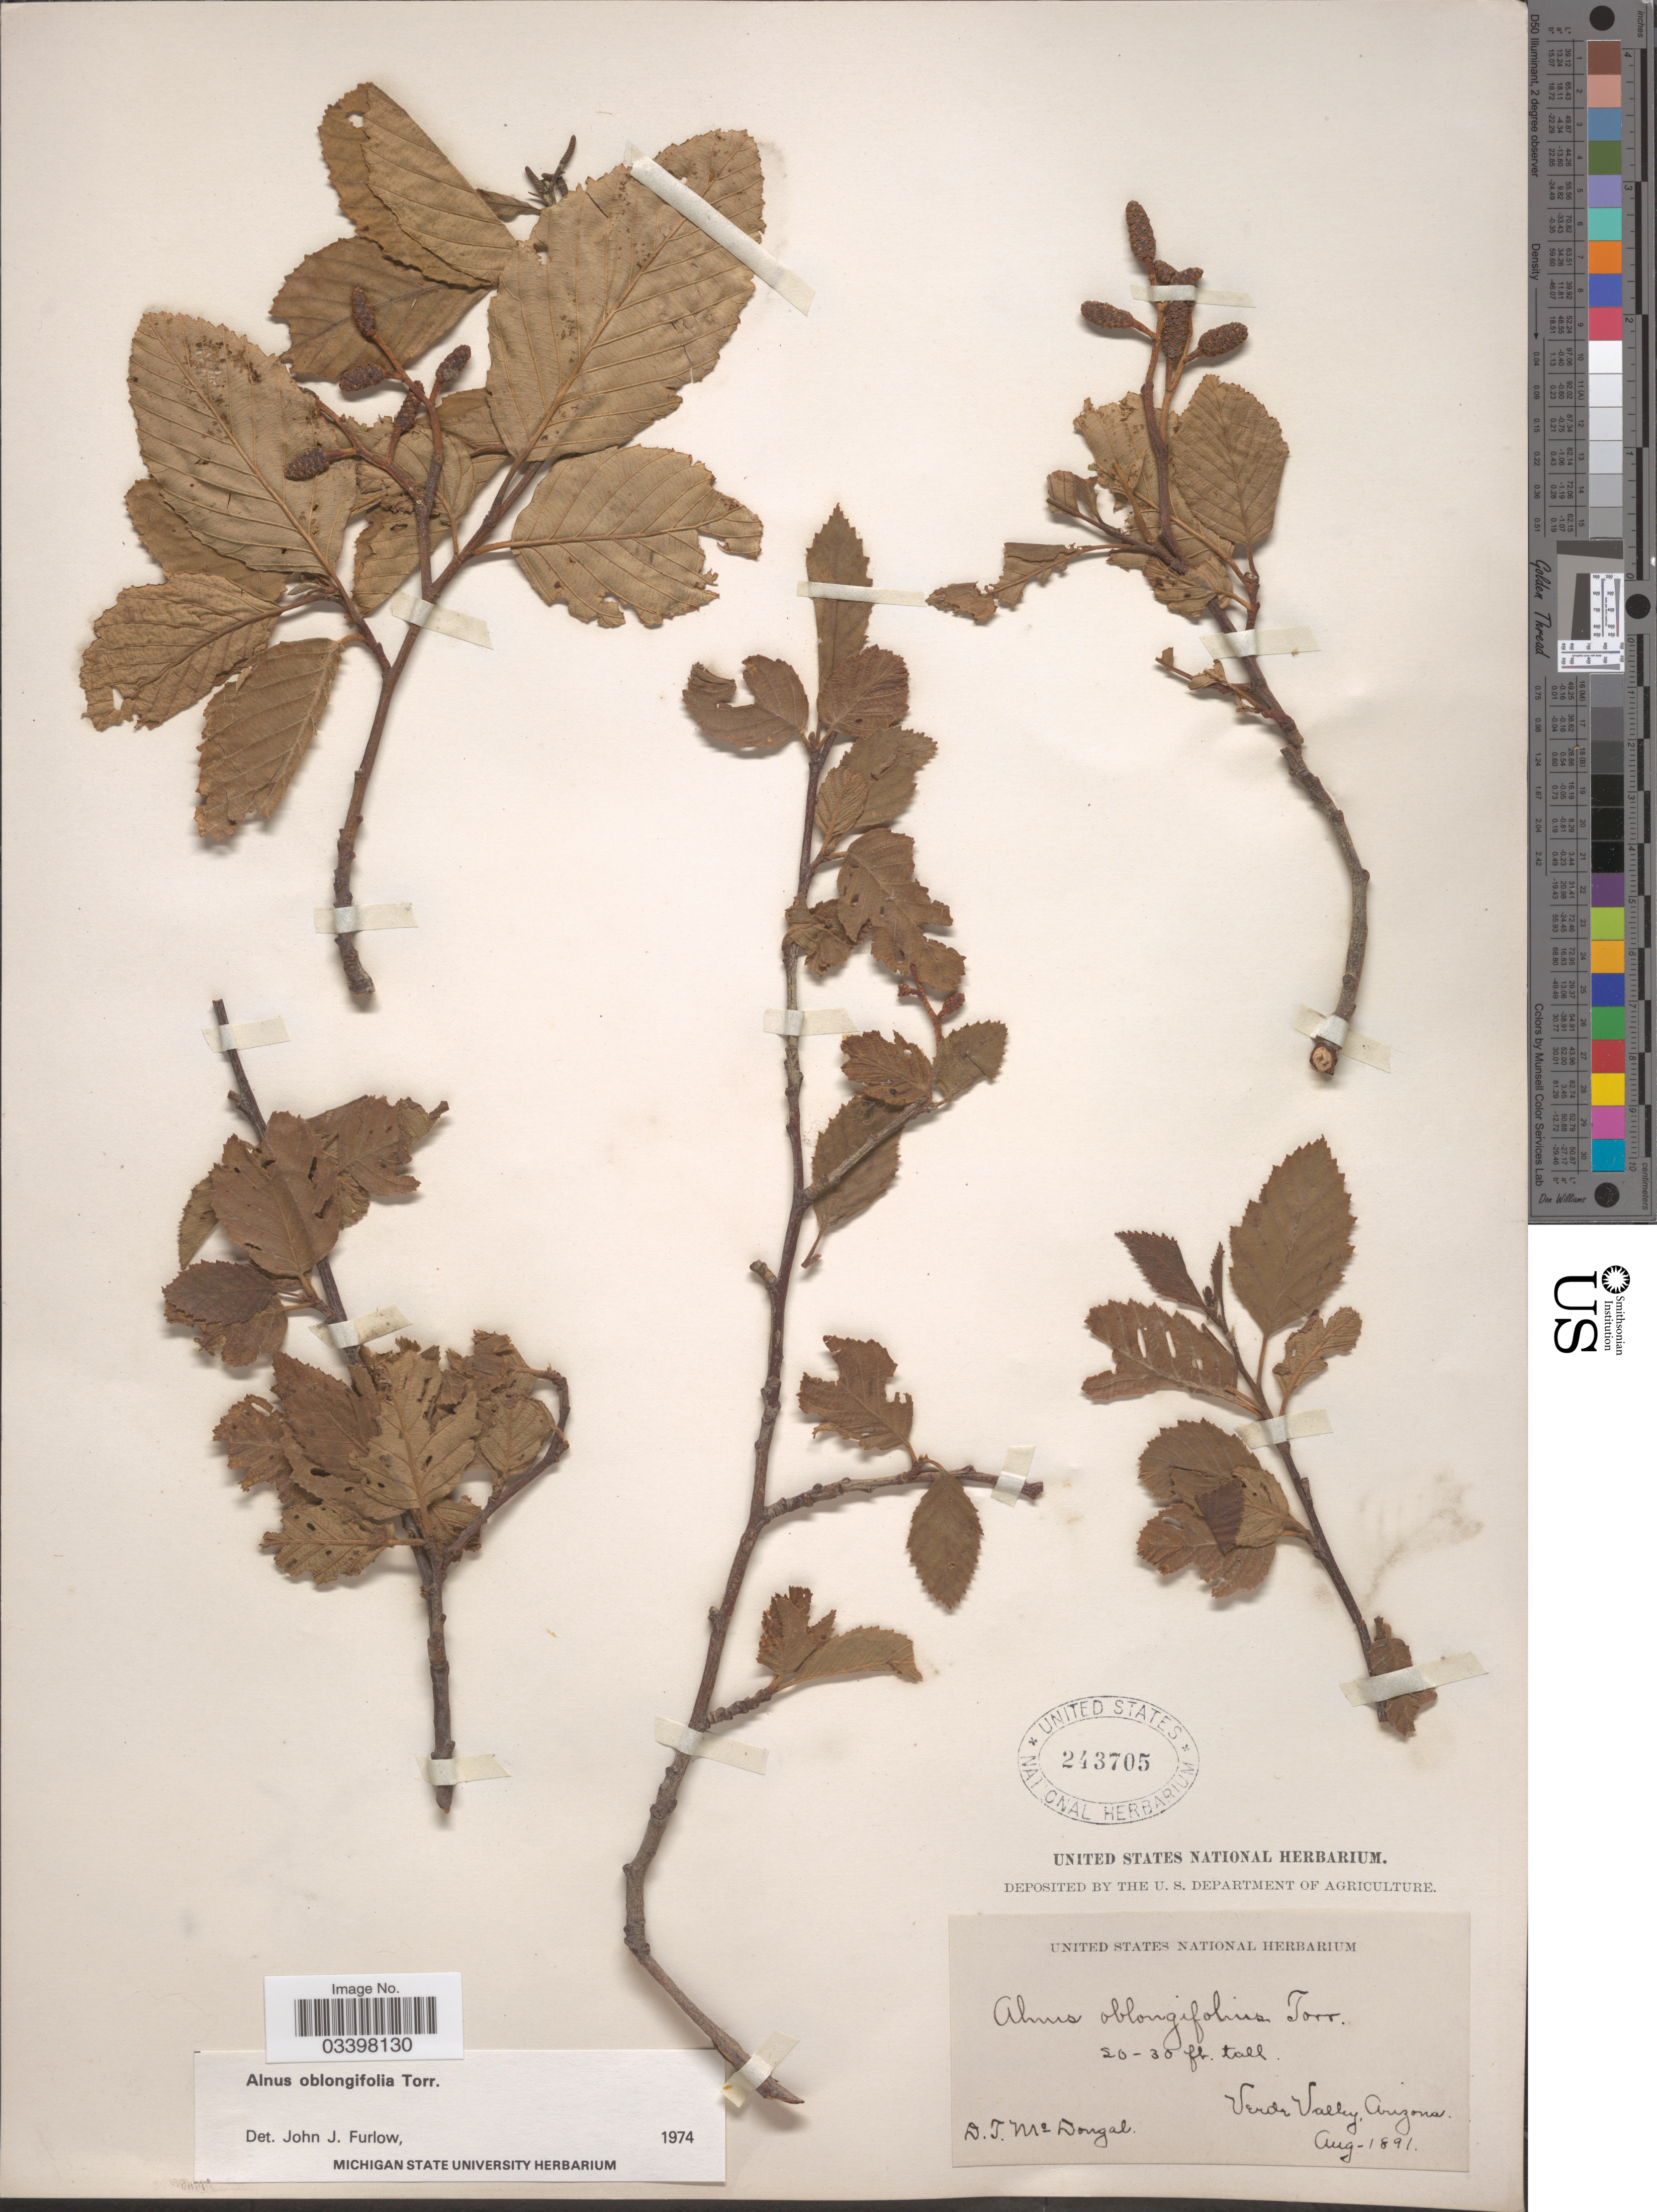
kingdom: Plantae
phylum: Tracheophyta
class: Magnoliopsida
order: Fagales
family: Betulaceae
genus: Alnus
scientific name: Alnus oblongifolia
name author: Torr. in Emory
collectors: D. Dongal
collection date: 1891-08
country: United States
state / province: Arizona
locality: Verde Valley.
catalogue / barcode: US 243705